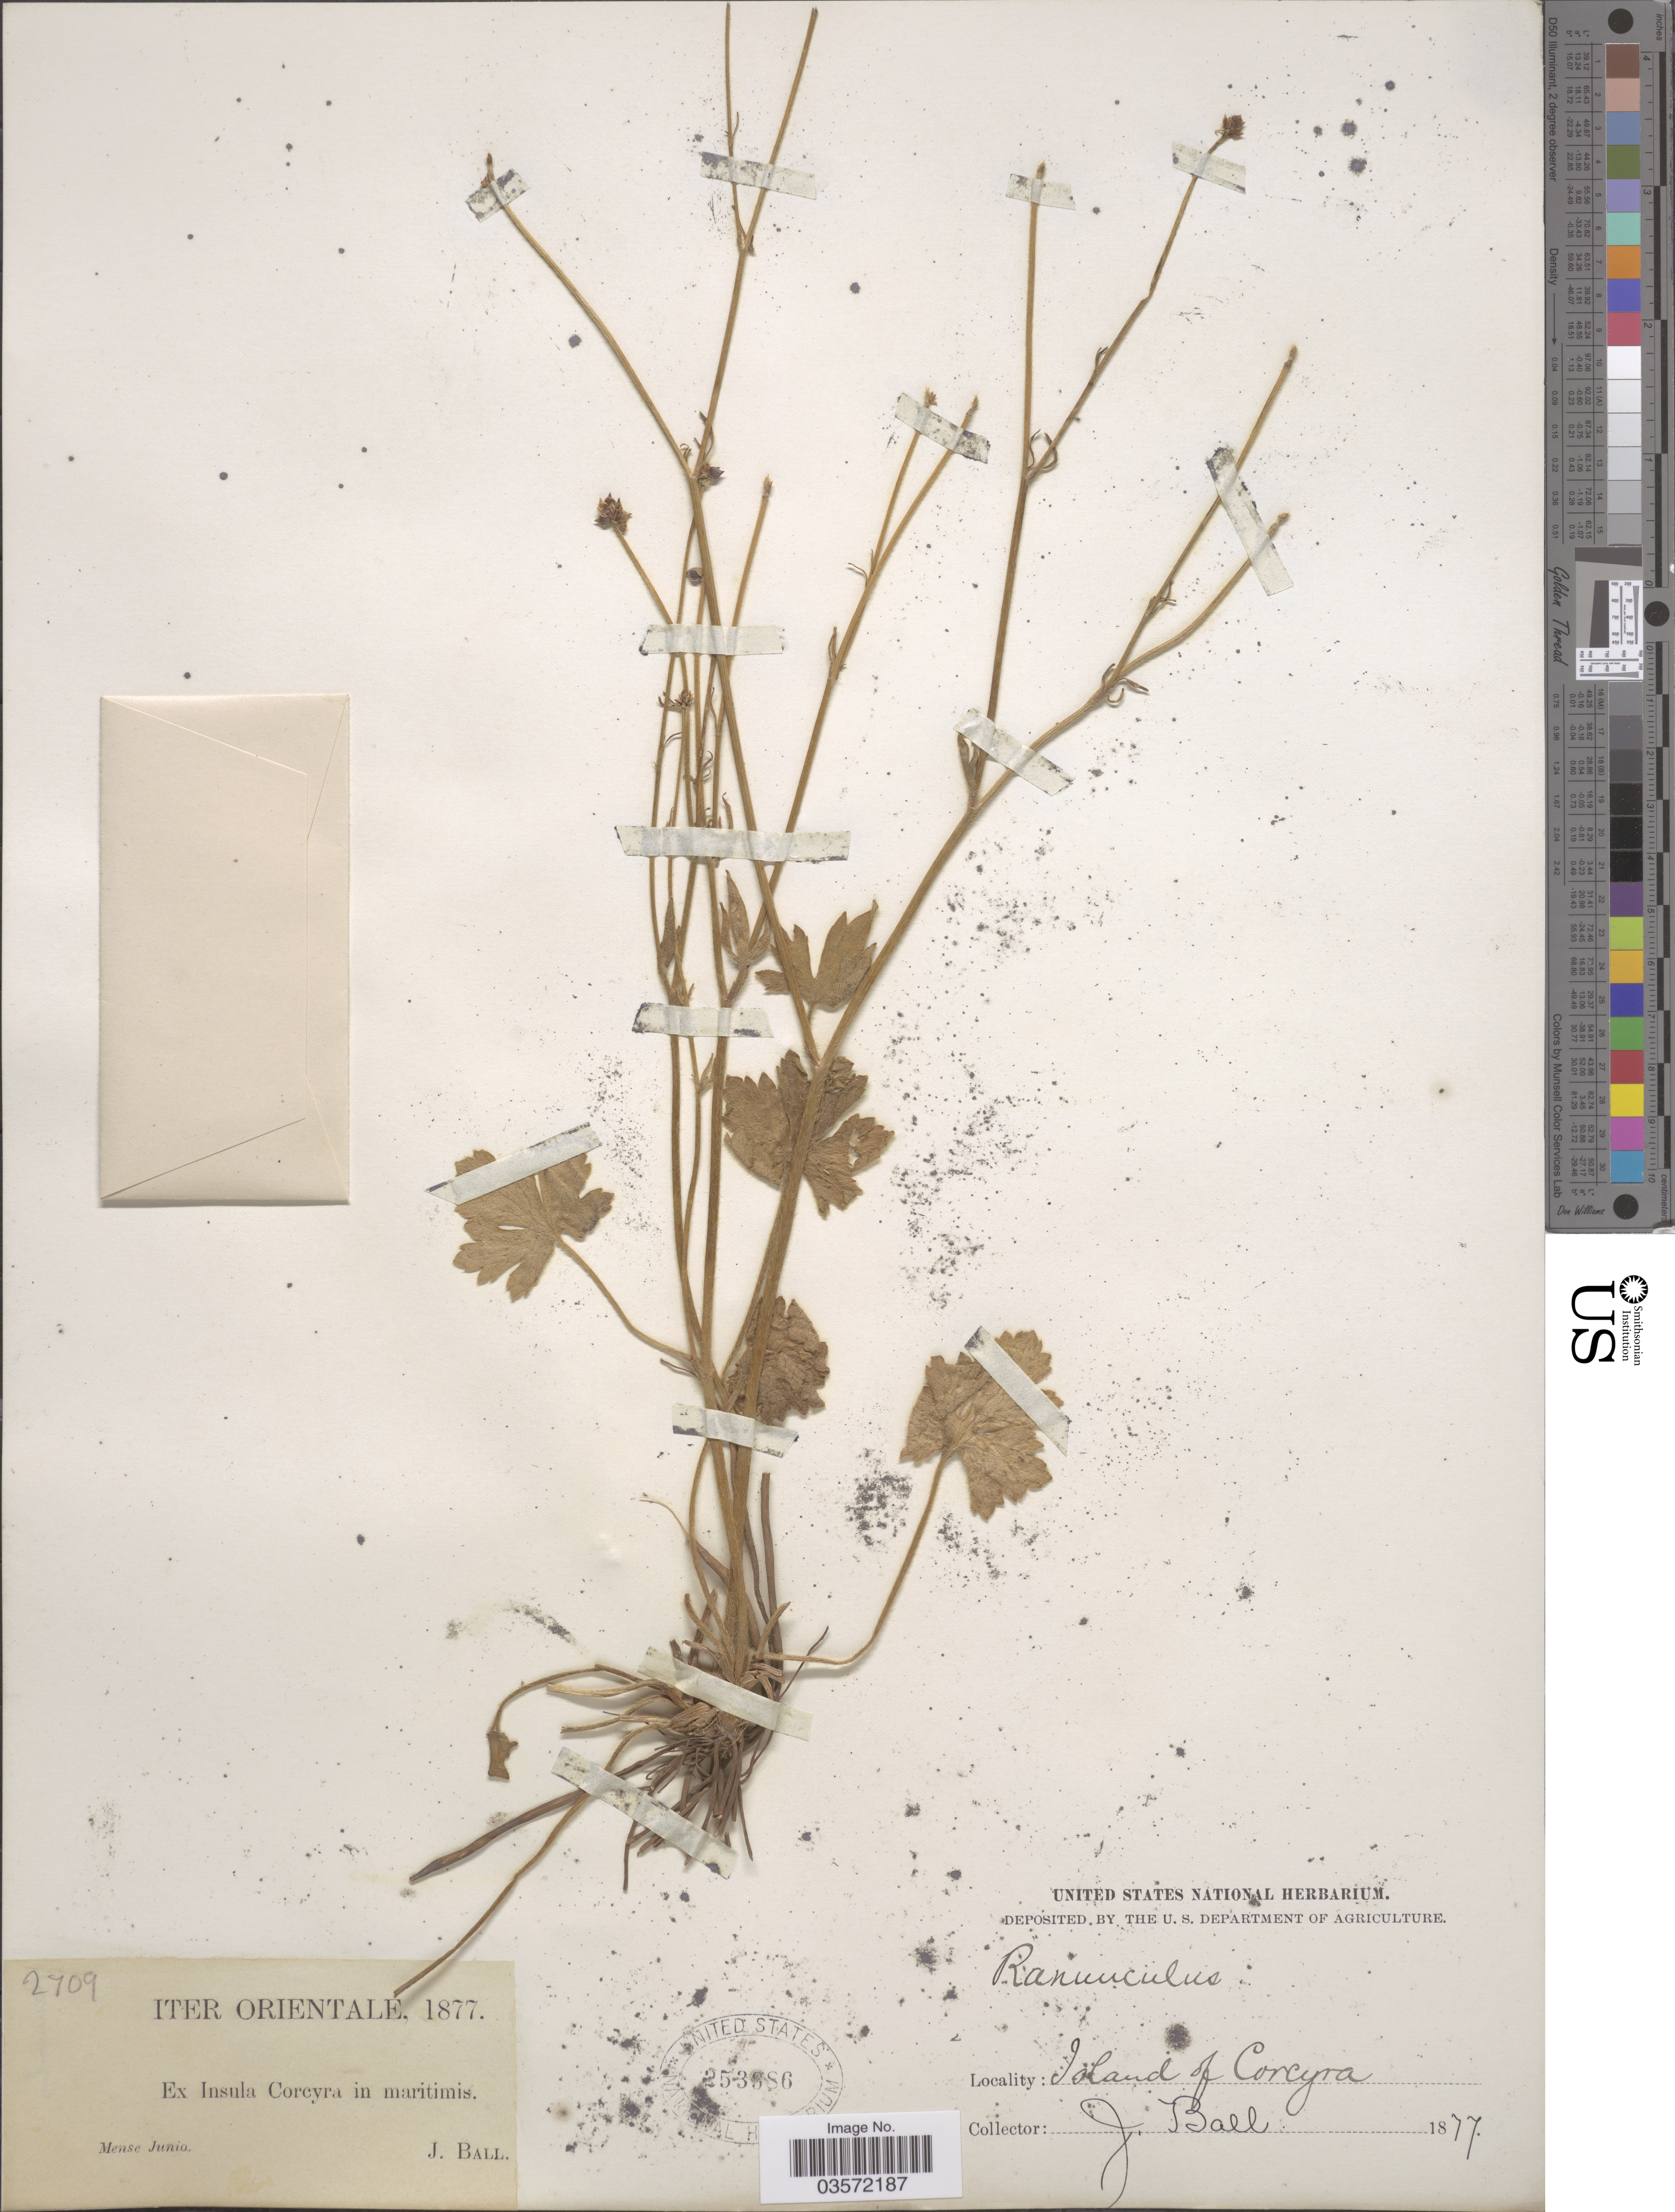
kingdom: Plantae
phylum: Tracheophyta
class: Magnoliopsida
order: Ranunculales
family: Ranunculaceae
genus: Ranunculus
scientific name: Ranunculus sp.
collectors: J. Ball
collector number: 2709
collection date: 1877-06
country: Greece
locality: Iter Orientale. Ex Insula Corcyra in maritimis. Island of Corcyra.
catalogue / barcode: US 253986